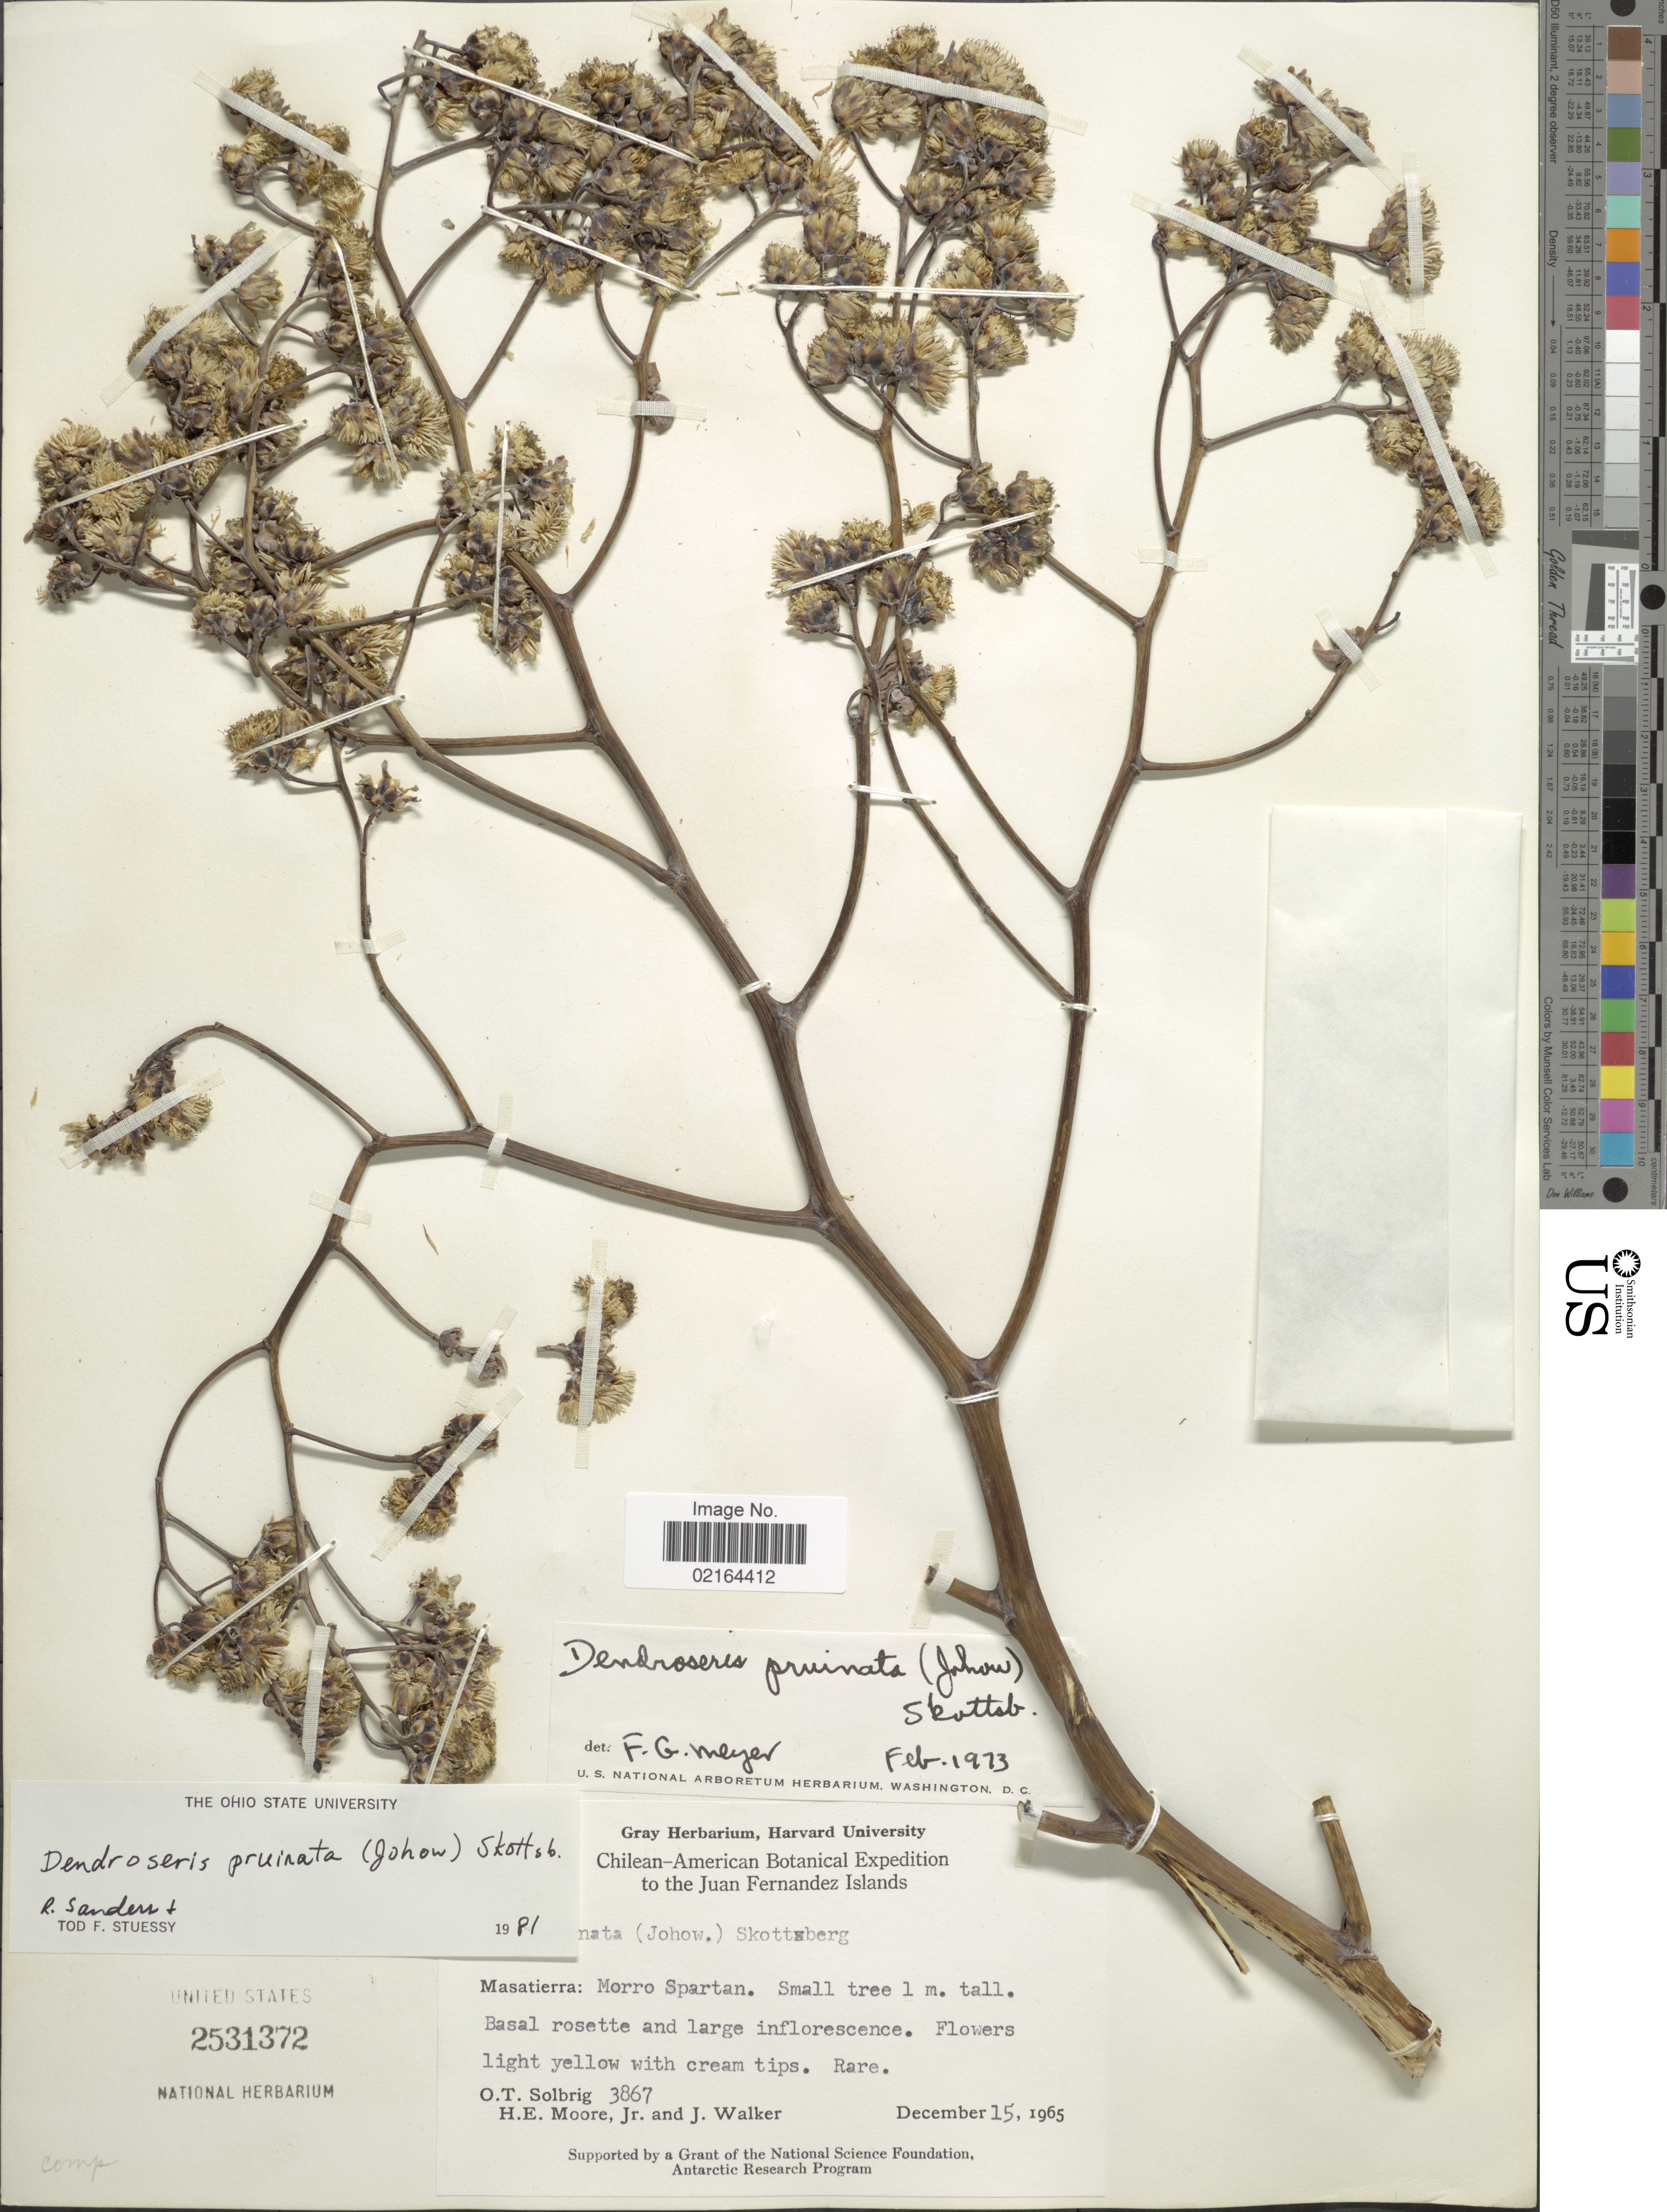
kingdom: Plantae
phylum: Tracheophyta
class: Magnoliopsida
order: Asterales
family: Asteraceae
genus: Sonchus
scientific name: Sonchus pruinatus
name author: (Johow) S.C. Kim & Mejías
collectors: O. T. Solbrig, H. Moore & J. Walker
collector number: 3867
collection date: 1965-12-15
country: Chile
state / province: Valparaíso (V)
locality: Juan Fernandez Islands, Masastierra: Morro Spartan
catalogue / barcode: US 2531372